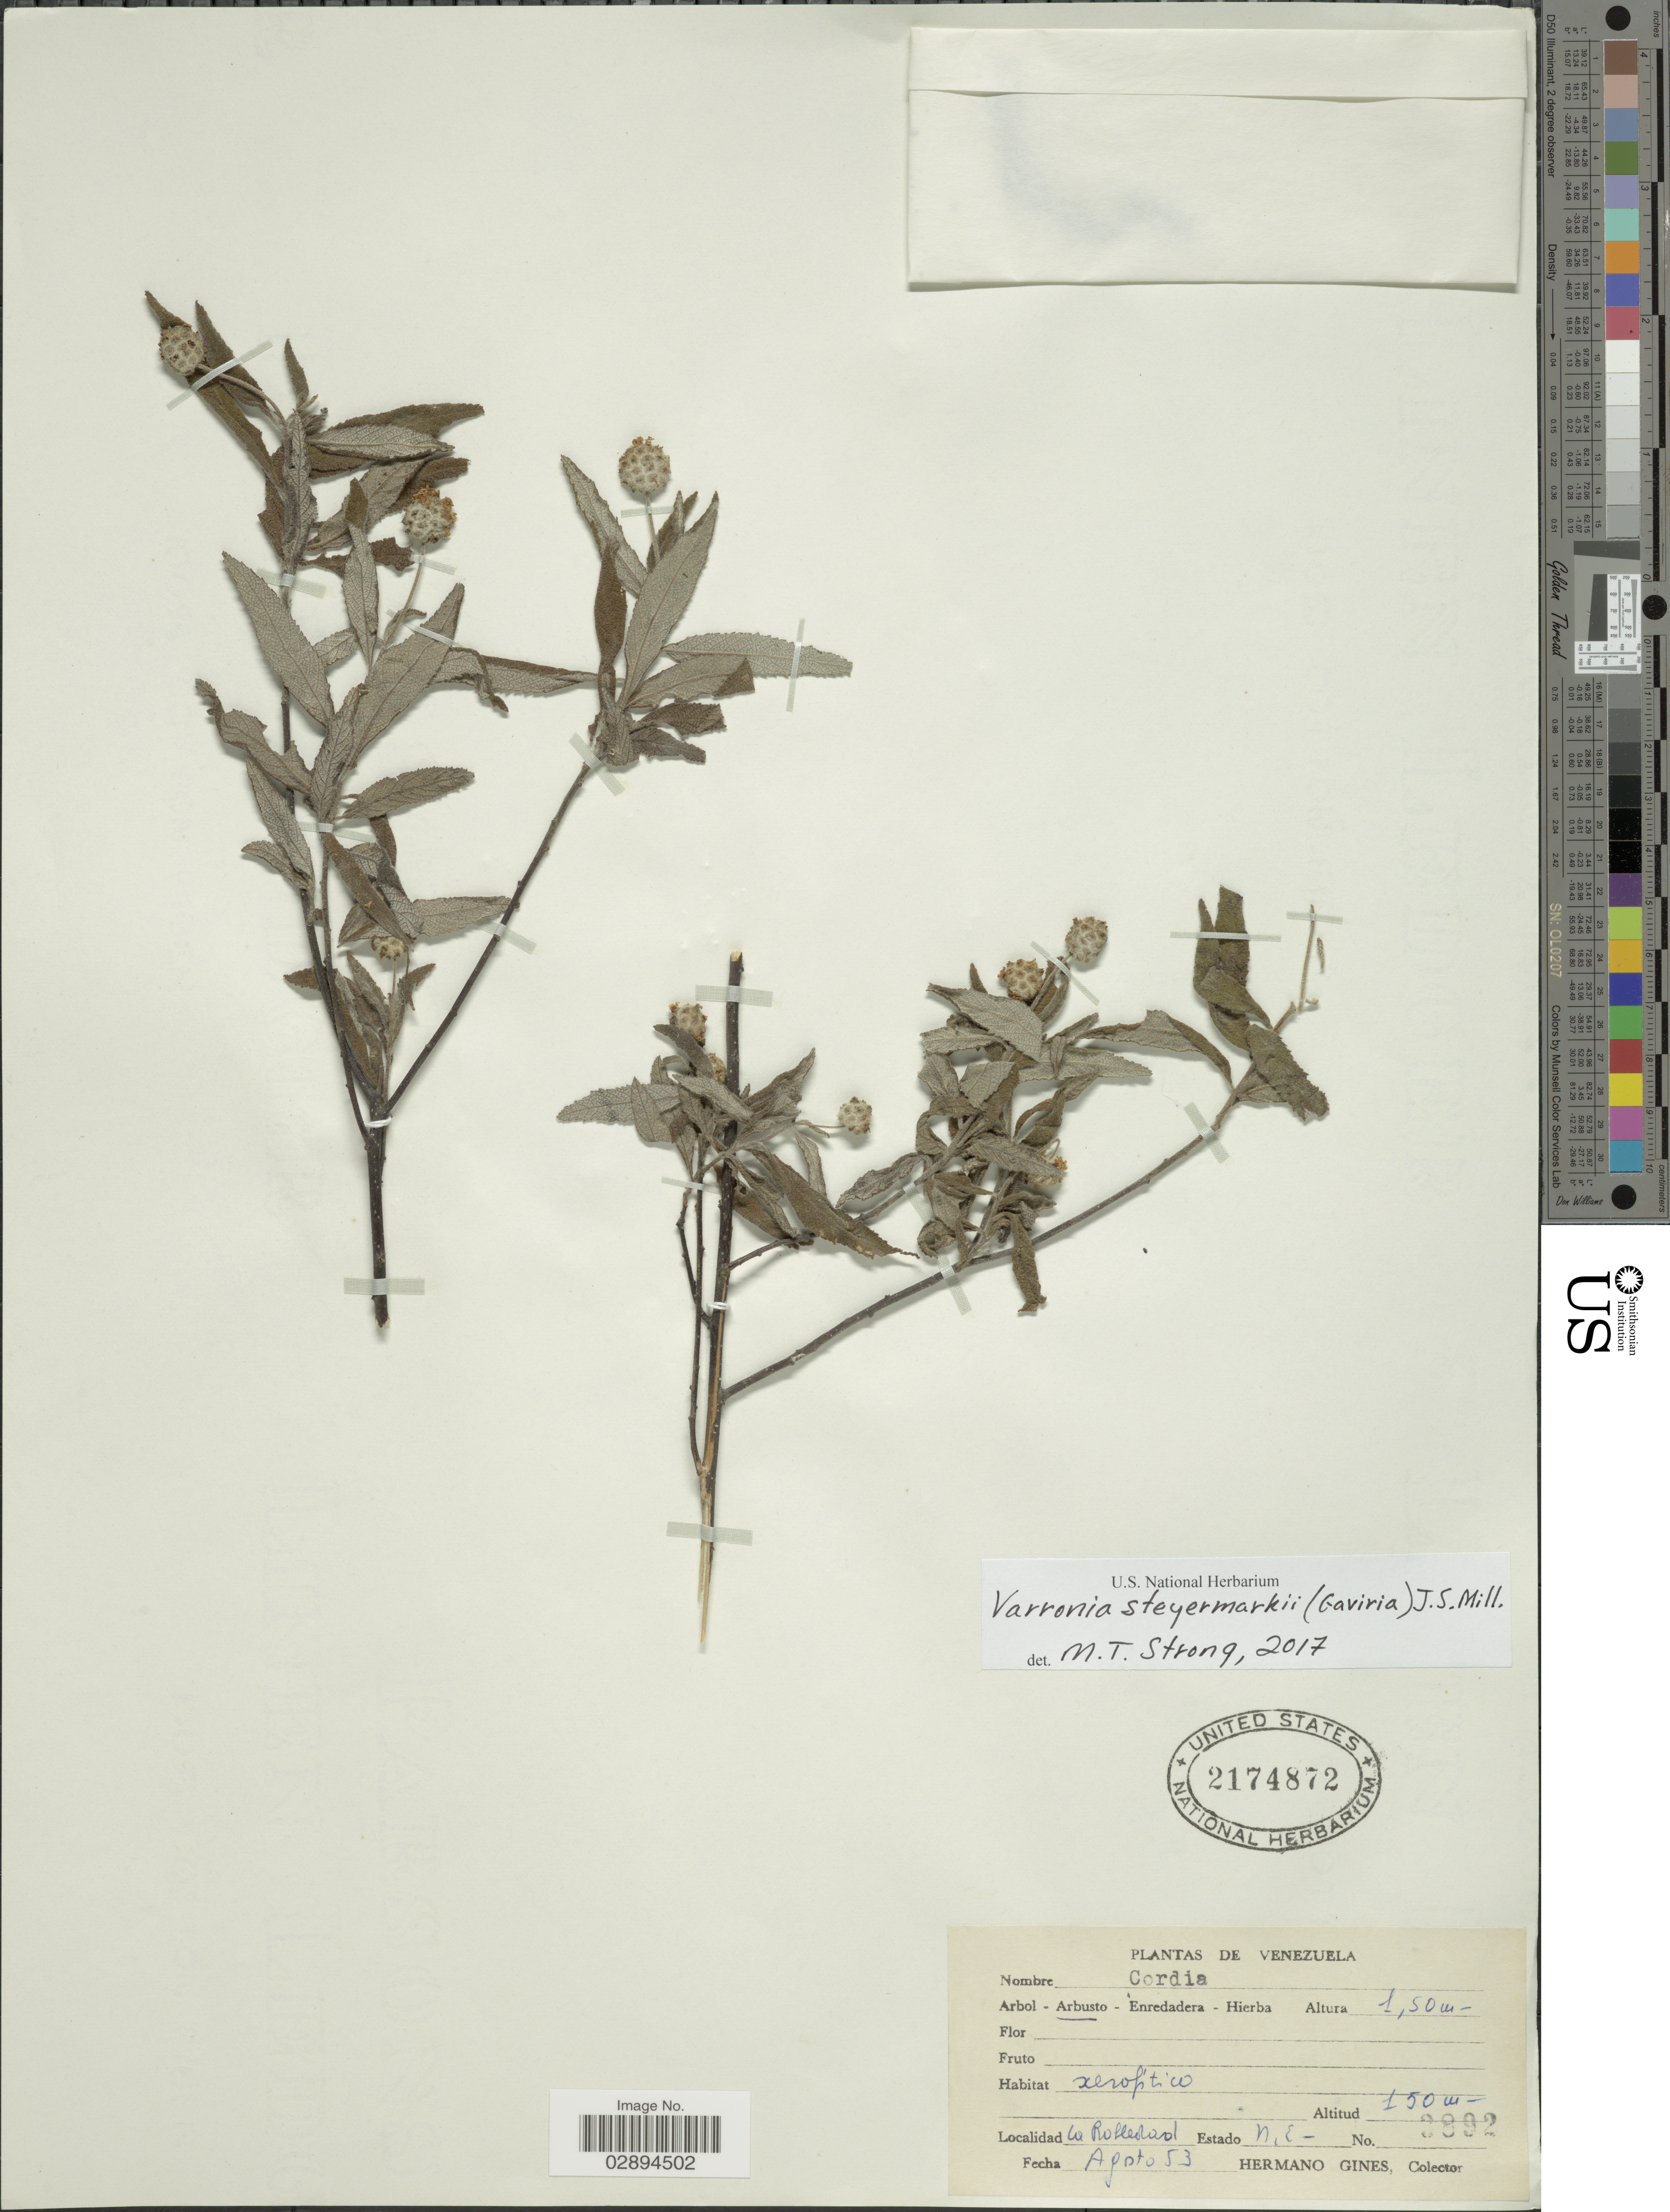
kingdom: Plantae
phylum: Tracheophyta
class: Magnoliopsida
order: Boraginales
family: Cordiaceae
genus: Varronia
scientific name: Varronia steyermarkii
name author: (Gaviria) J.S. Mill.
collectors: Bro. Gines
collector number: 3892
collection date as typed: Transcribed d/m/y: /8/53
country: Venezuela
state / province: Nueva Esparta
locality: La Robledad, Estado N.E. [State of Nueva Esparta]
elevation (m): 150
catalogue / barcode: US 2174872